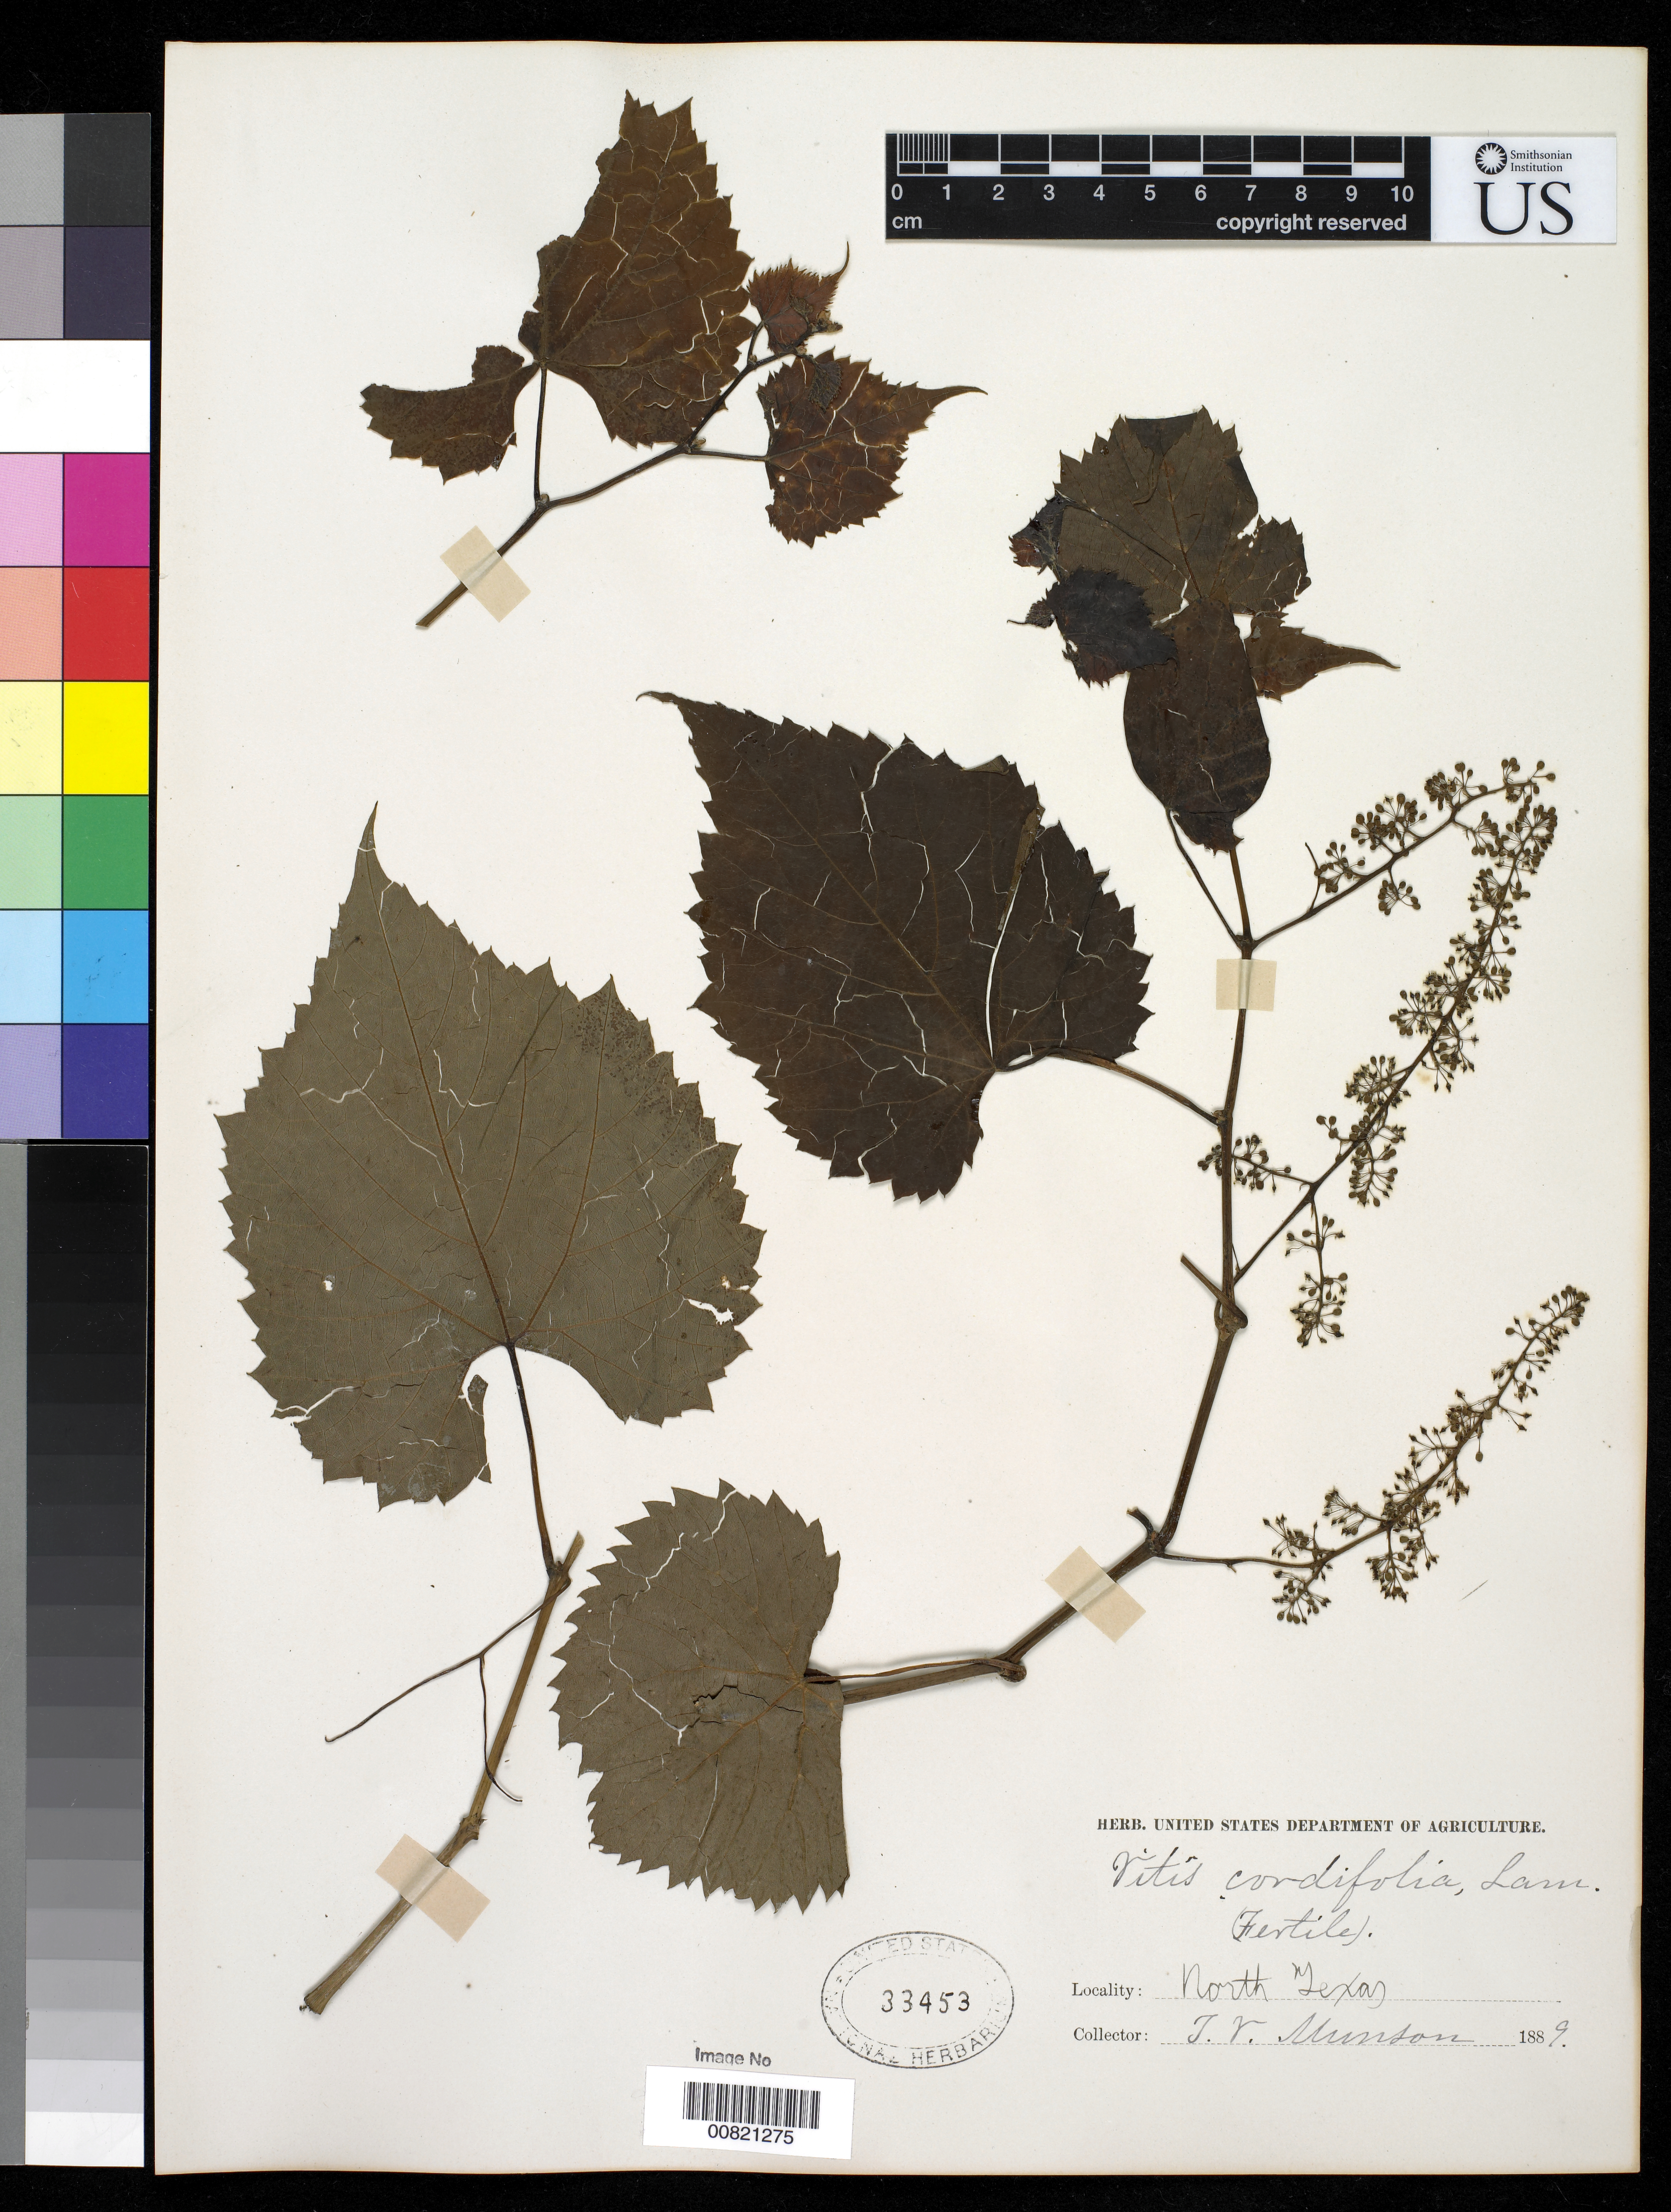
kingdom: Plantae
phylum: Tracheophyta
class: Magnoliopsida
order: Vitales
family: Vitaceae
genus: Vitis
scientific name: Vitis cordifolia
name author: Michx.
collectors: T. V. Munson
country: United States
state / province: Texas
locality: North Texas.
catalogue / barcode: US 33453